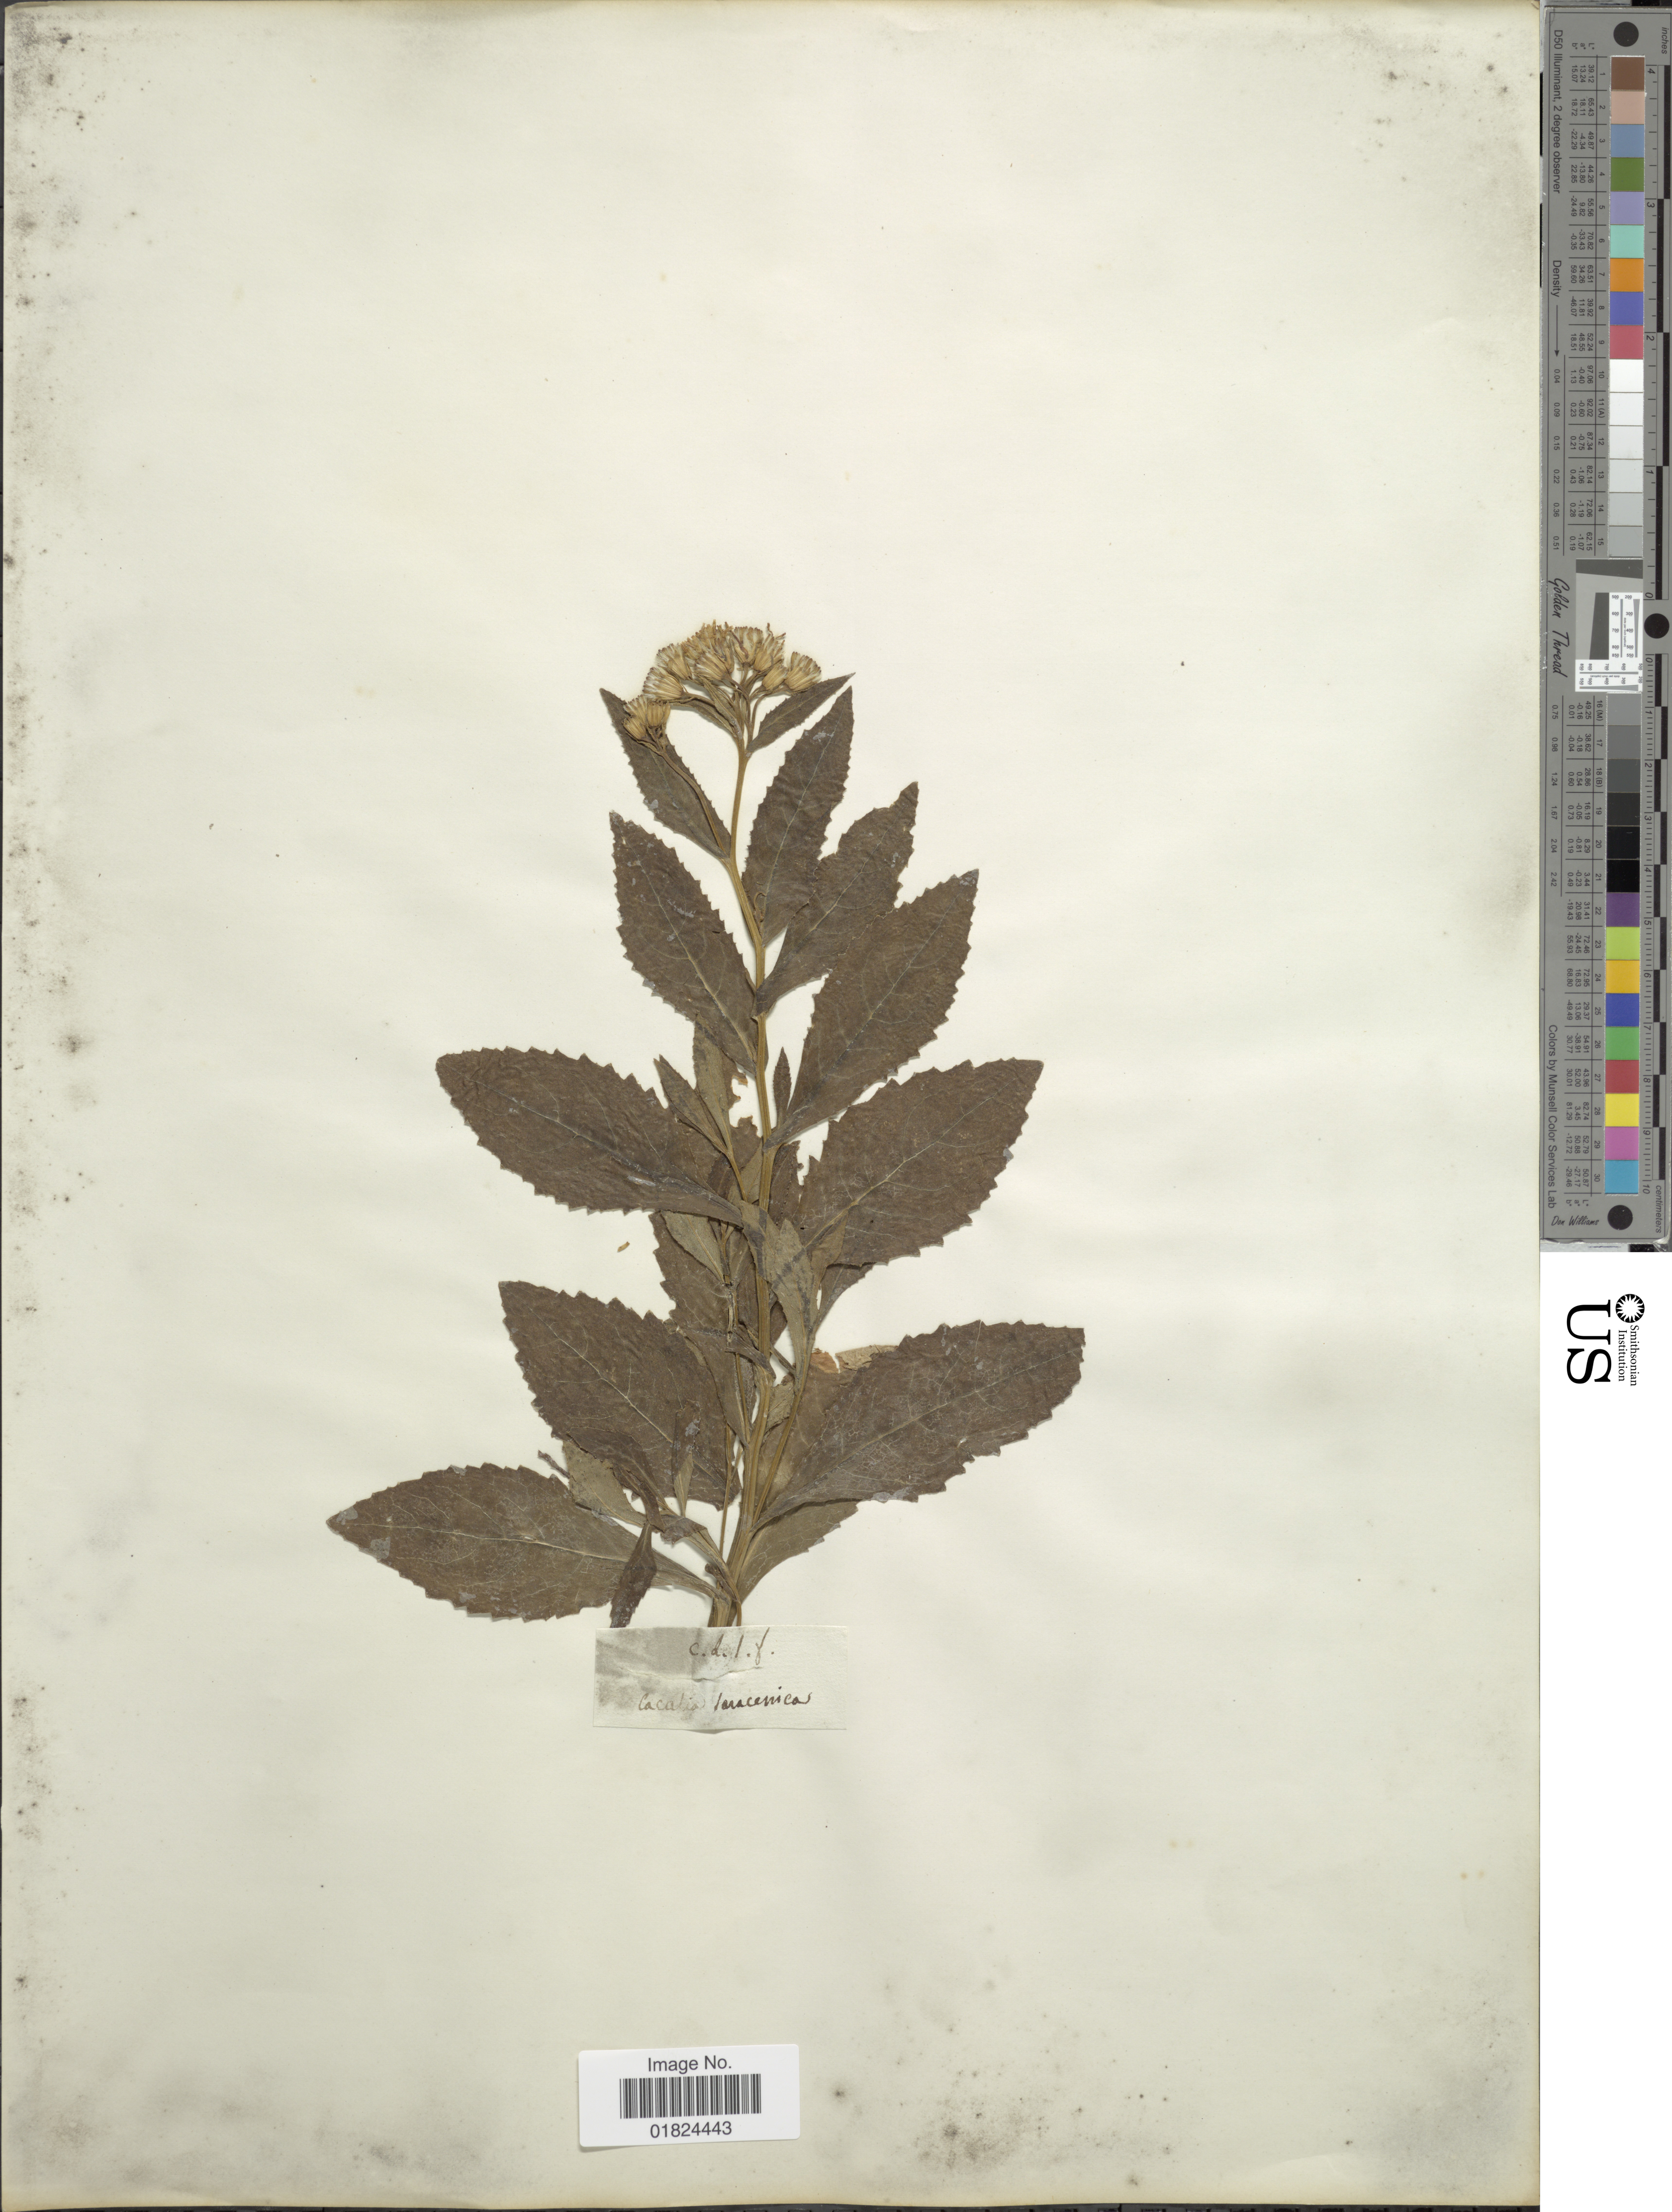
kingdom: Plantae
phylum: Tracheophyta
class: Magnoliopsida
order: Asterales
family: Asteraceae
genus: Adenostyles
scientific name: Adenostyles sp.